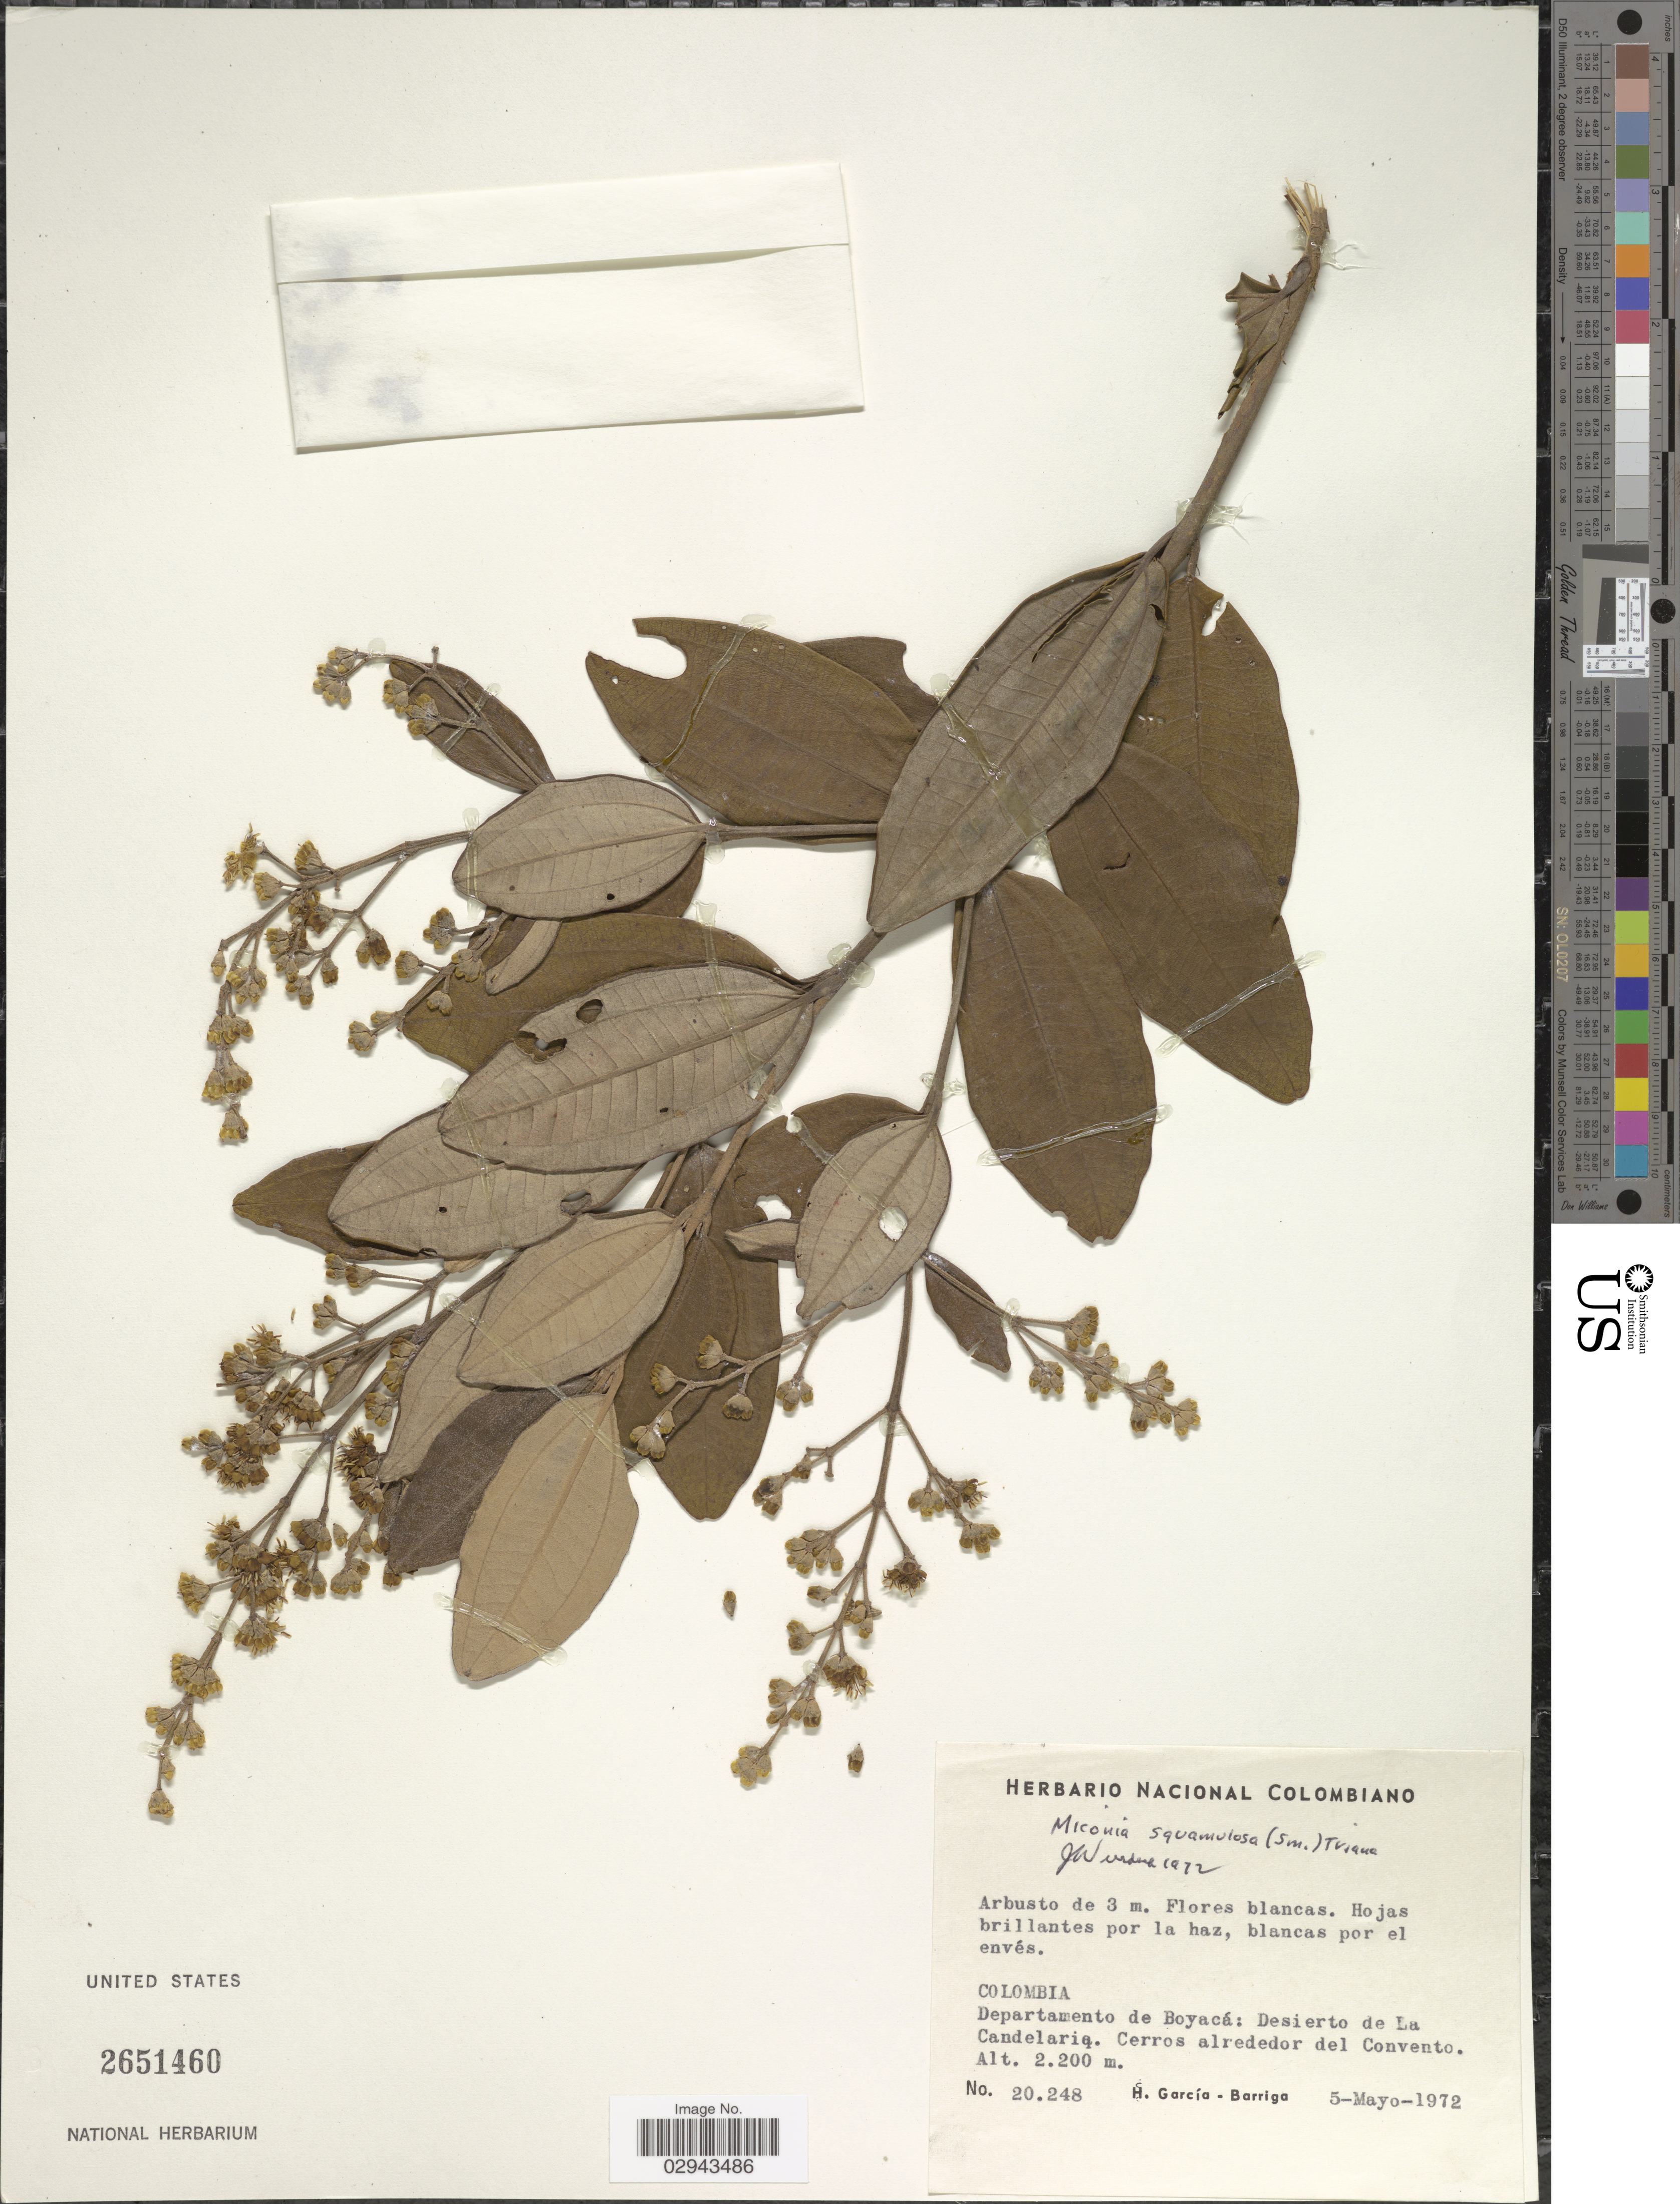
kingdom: Plantae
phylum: Tracheophyta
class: Magnoliopsida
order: Myrtales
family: Melastomataceae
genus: Miconia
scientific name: Miconia squamulosa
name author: (Sm.) Triana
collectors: H. García Barriga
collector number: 20248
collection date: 1972-05-05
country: Colombia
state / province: Boyacá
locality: Departamento de Boyacá: Desierto de La Canderlaria. Cerros alrededor del Convento.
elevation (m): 2200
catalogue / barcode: US 2651460